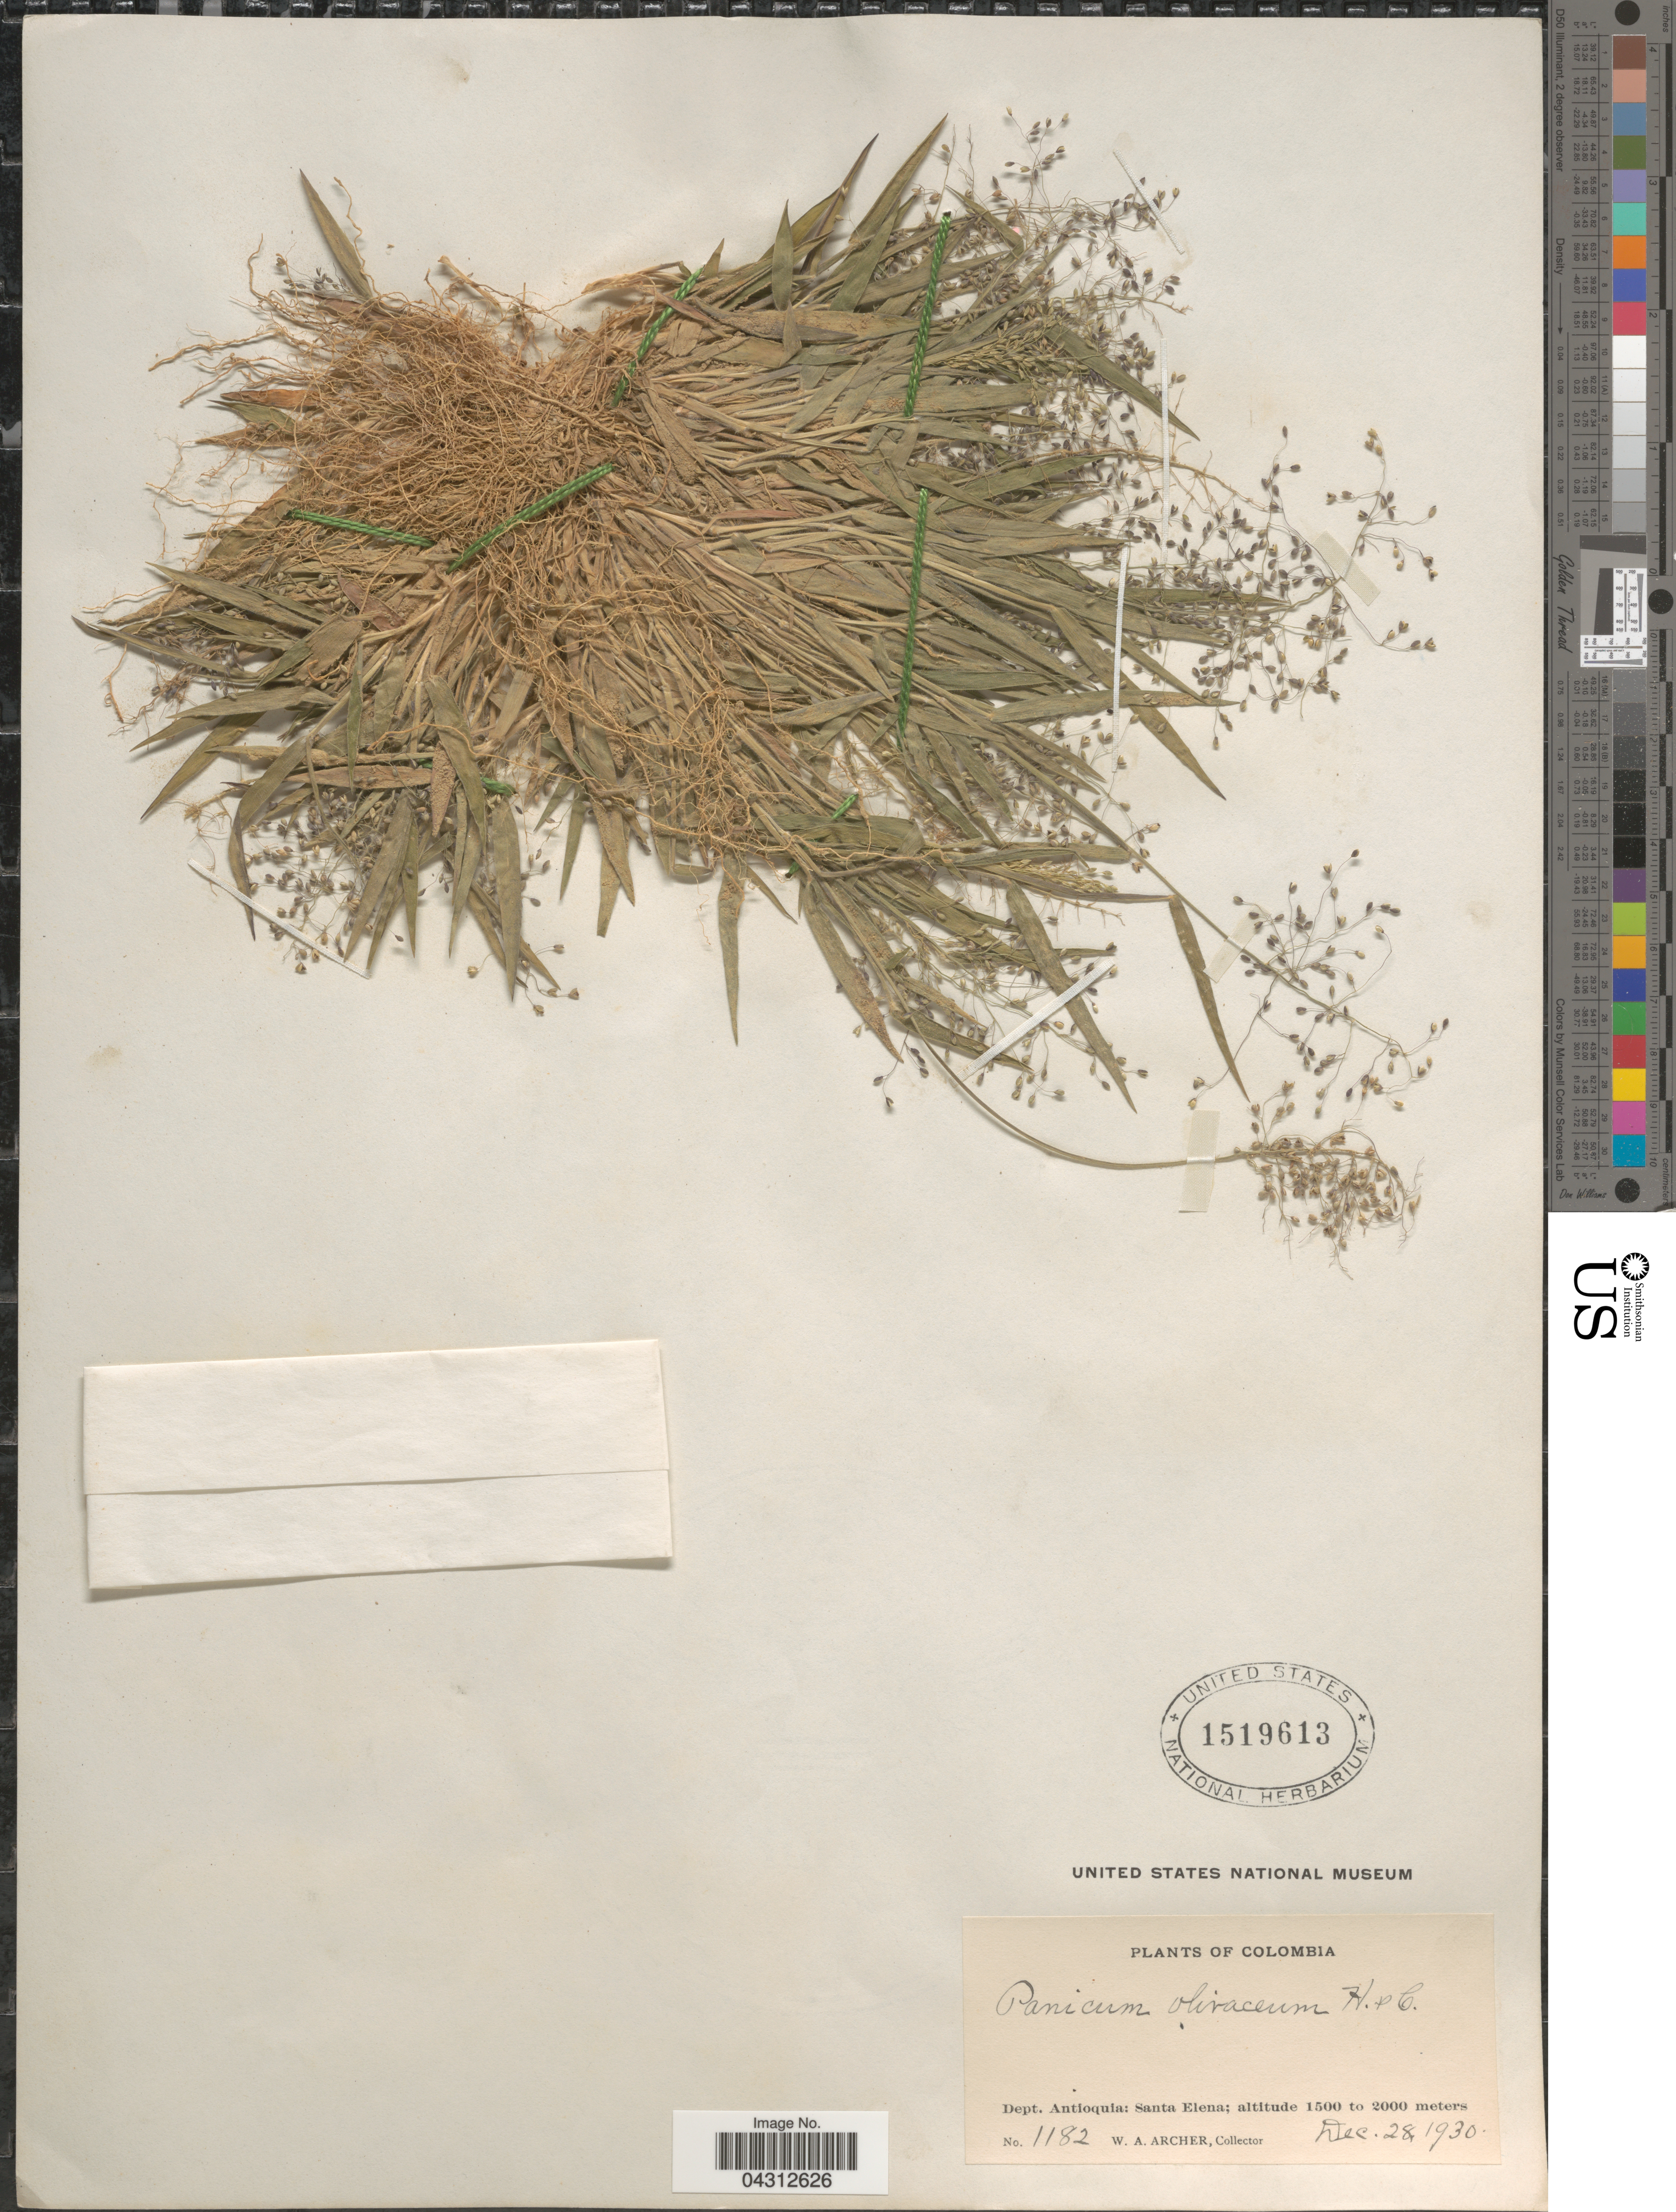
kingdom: Plantae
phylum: Tracheophyta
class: Liliopsida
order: Poales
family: Poaceae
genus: Dichanthelium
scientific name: Dichanthelium acuminatum var. acuminatum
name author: (Sw.) Gould & C.A. Clark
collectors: W. Archer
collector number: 1182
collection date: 1930-12-28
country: Colombia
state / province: Antioquia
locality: Dept. Antioquia: Santa Elena.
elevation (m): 1500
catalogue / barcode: US 1519613